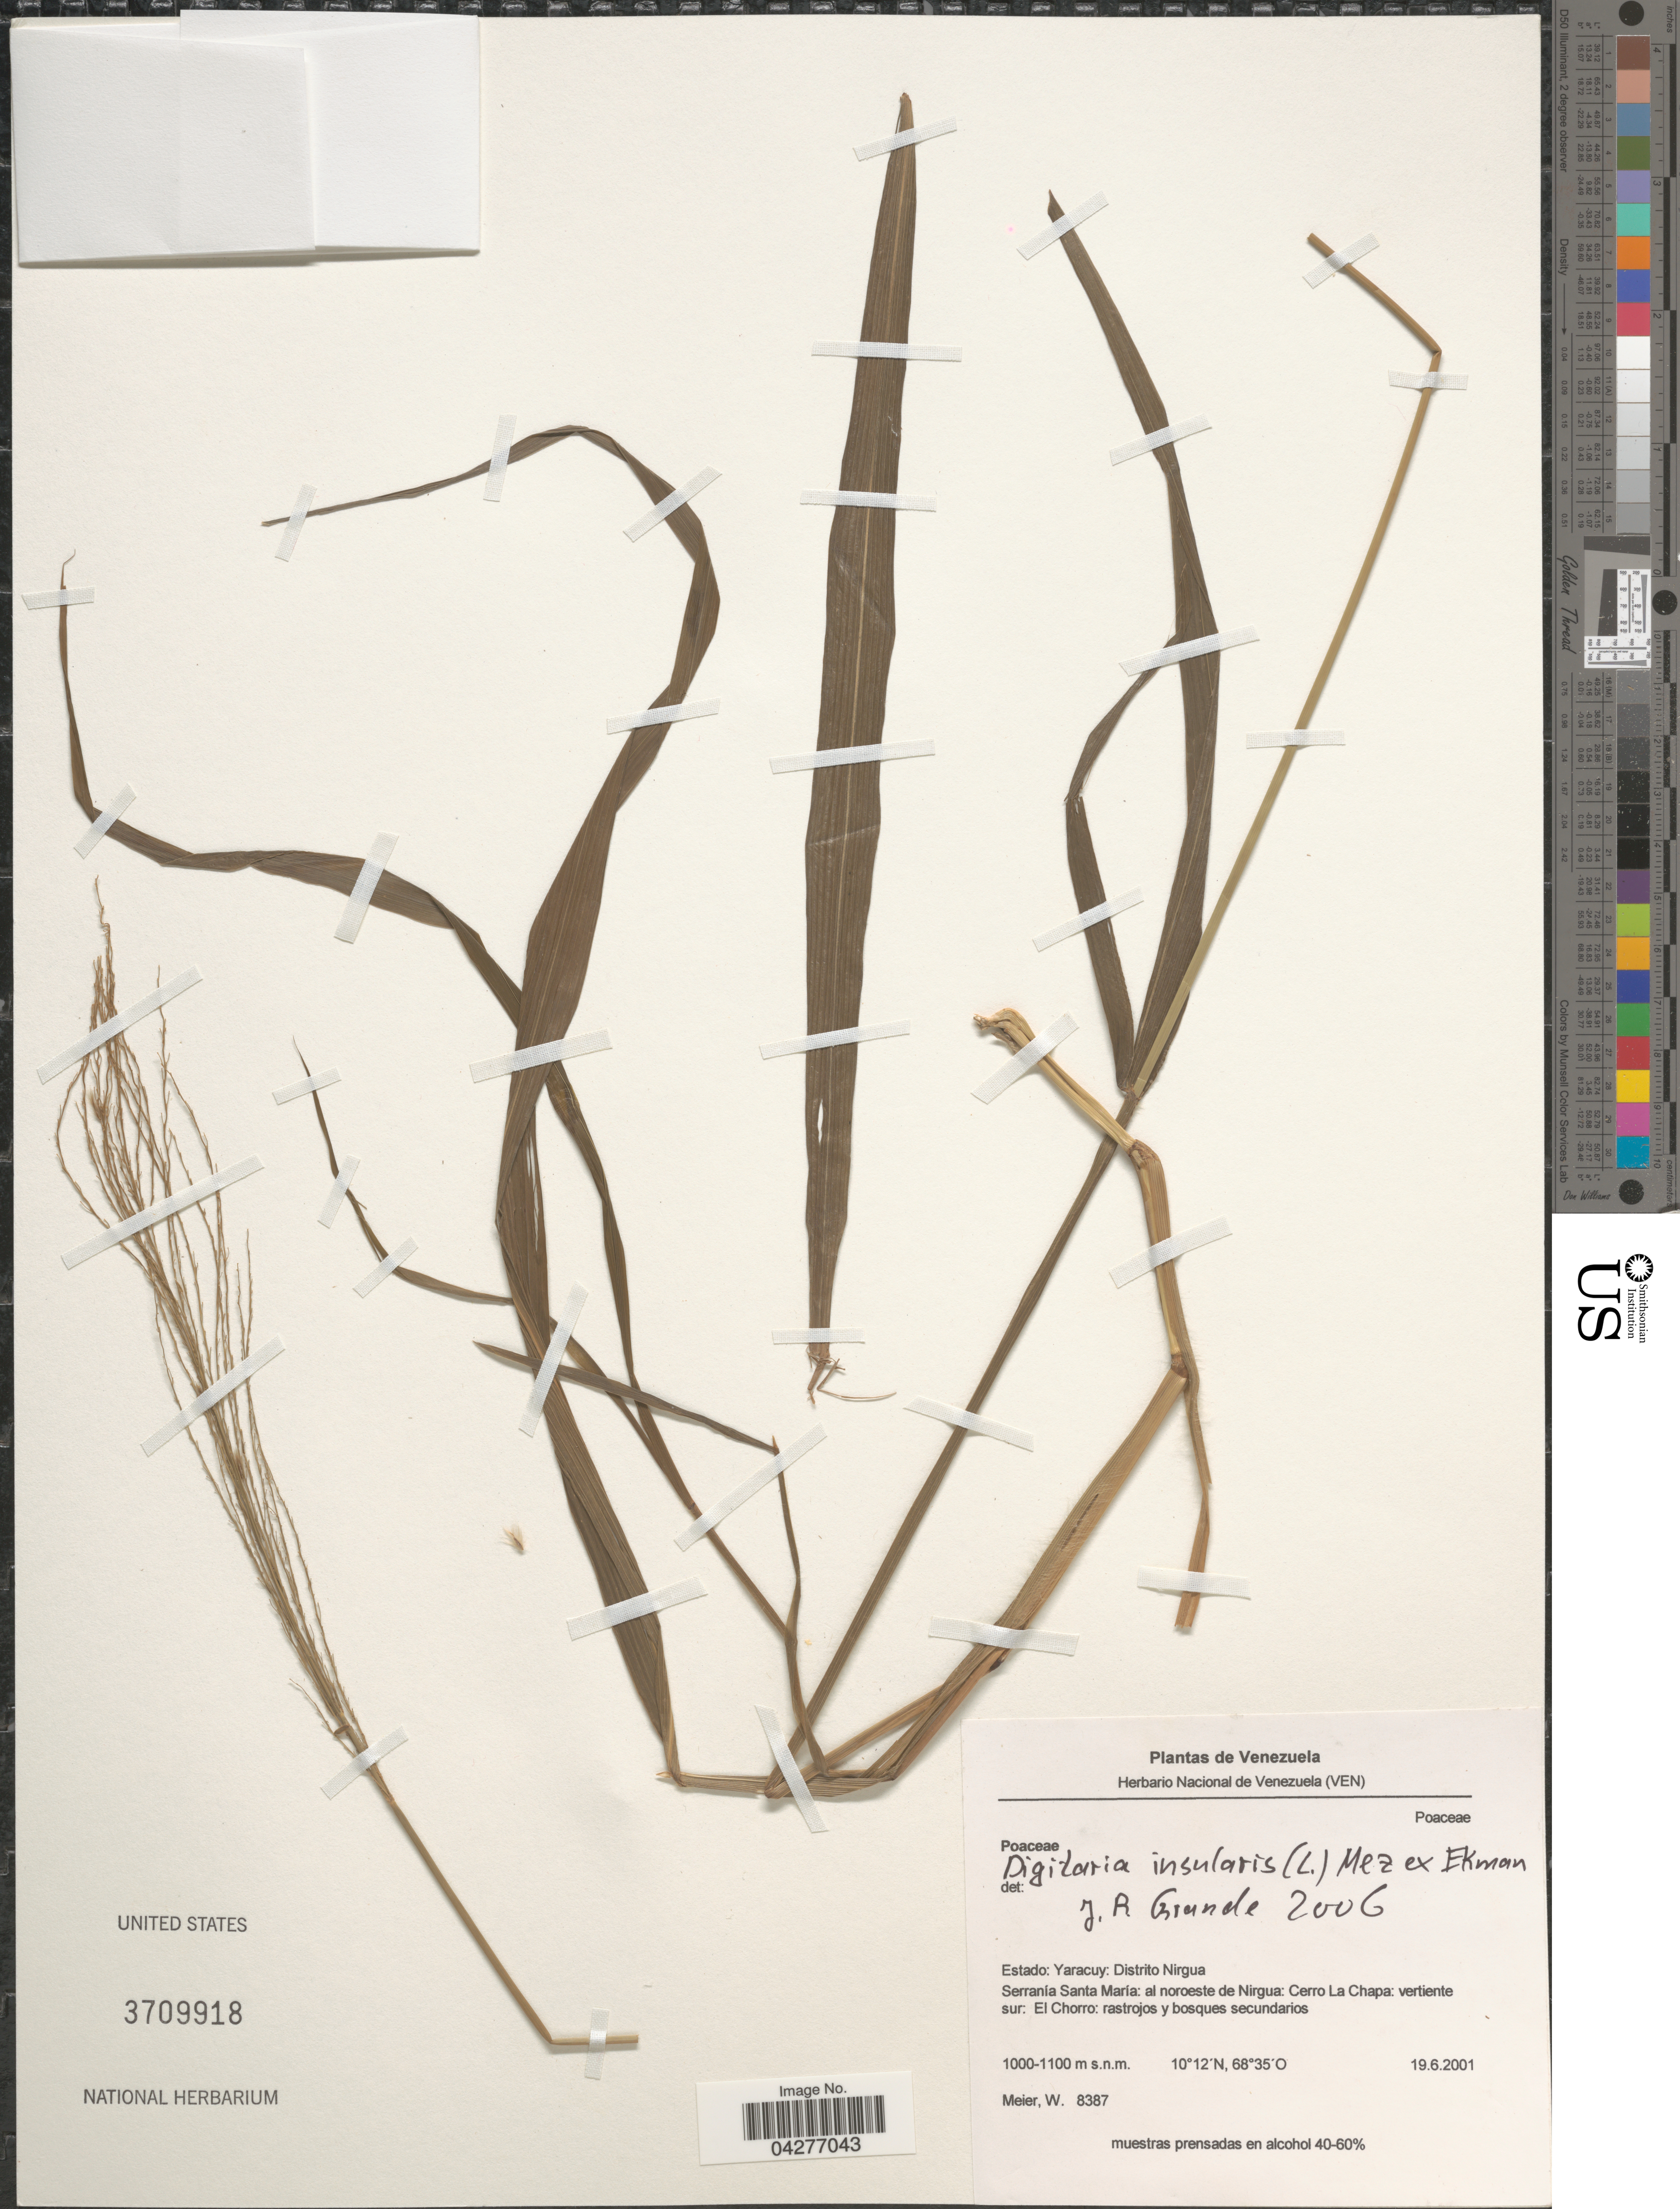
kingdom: Plantae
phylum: Tracheophyta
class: Liliopsida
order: Poales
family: Poaceae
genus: Digitaria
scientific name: Digitaria insularis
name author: (L.) Fedde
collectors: W. Meier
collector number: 8387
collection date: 2001-06-19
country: Venezuela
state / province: Yaracuy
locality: Distrito Nirgua. Serranía María: al noroeste de Nirgua: Cerro La Chapa: vertiente sur: El Chorro: rastrojos y bosques secundarios.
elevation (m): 1000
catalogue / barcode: US 3709918